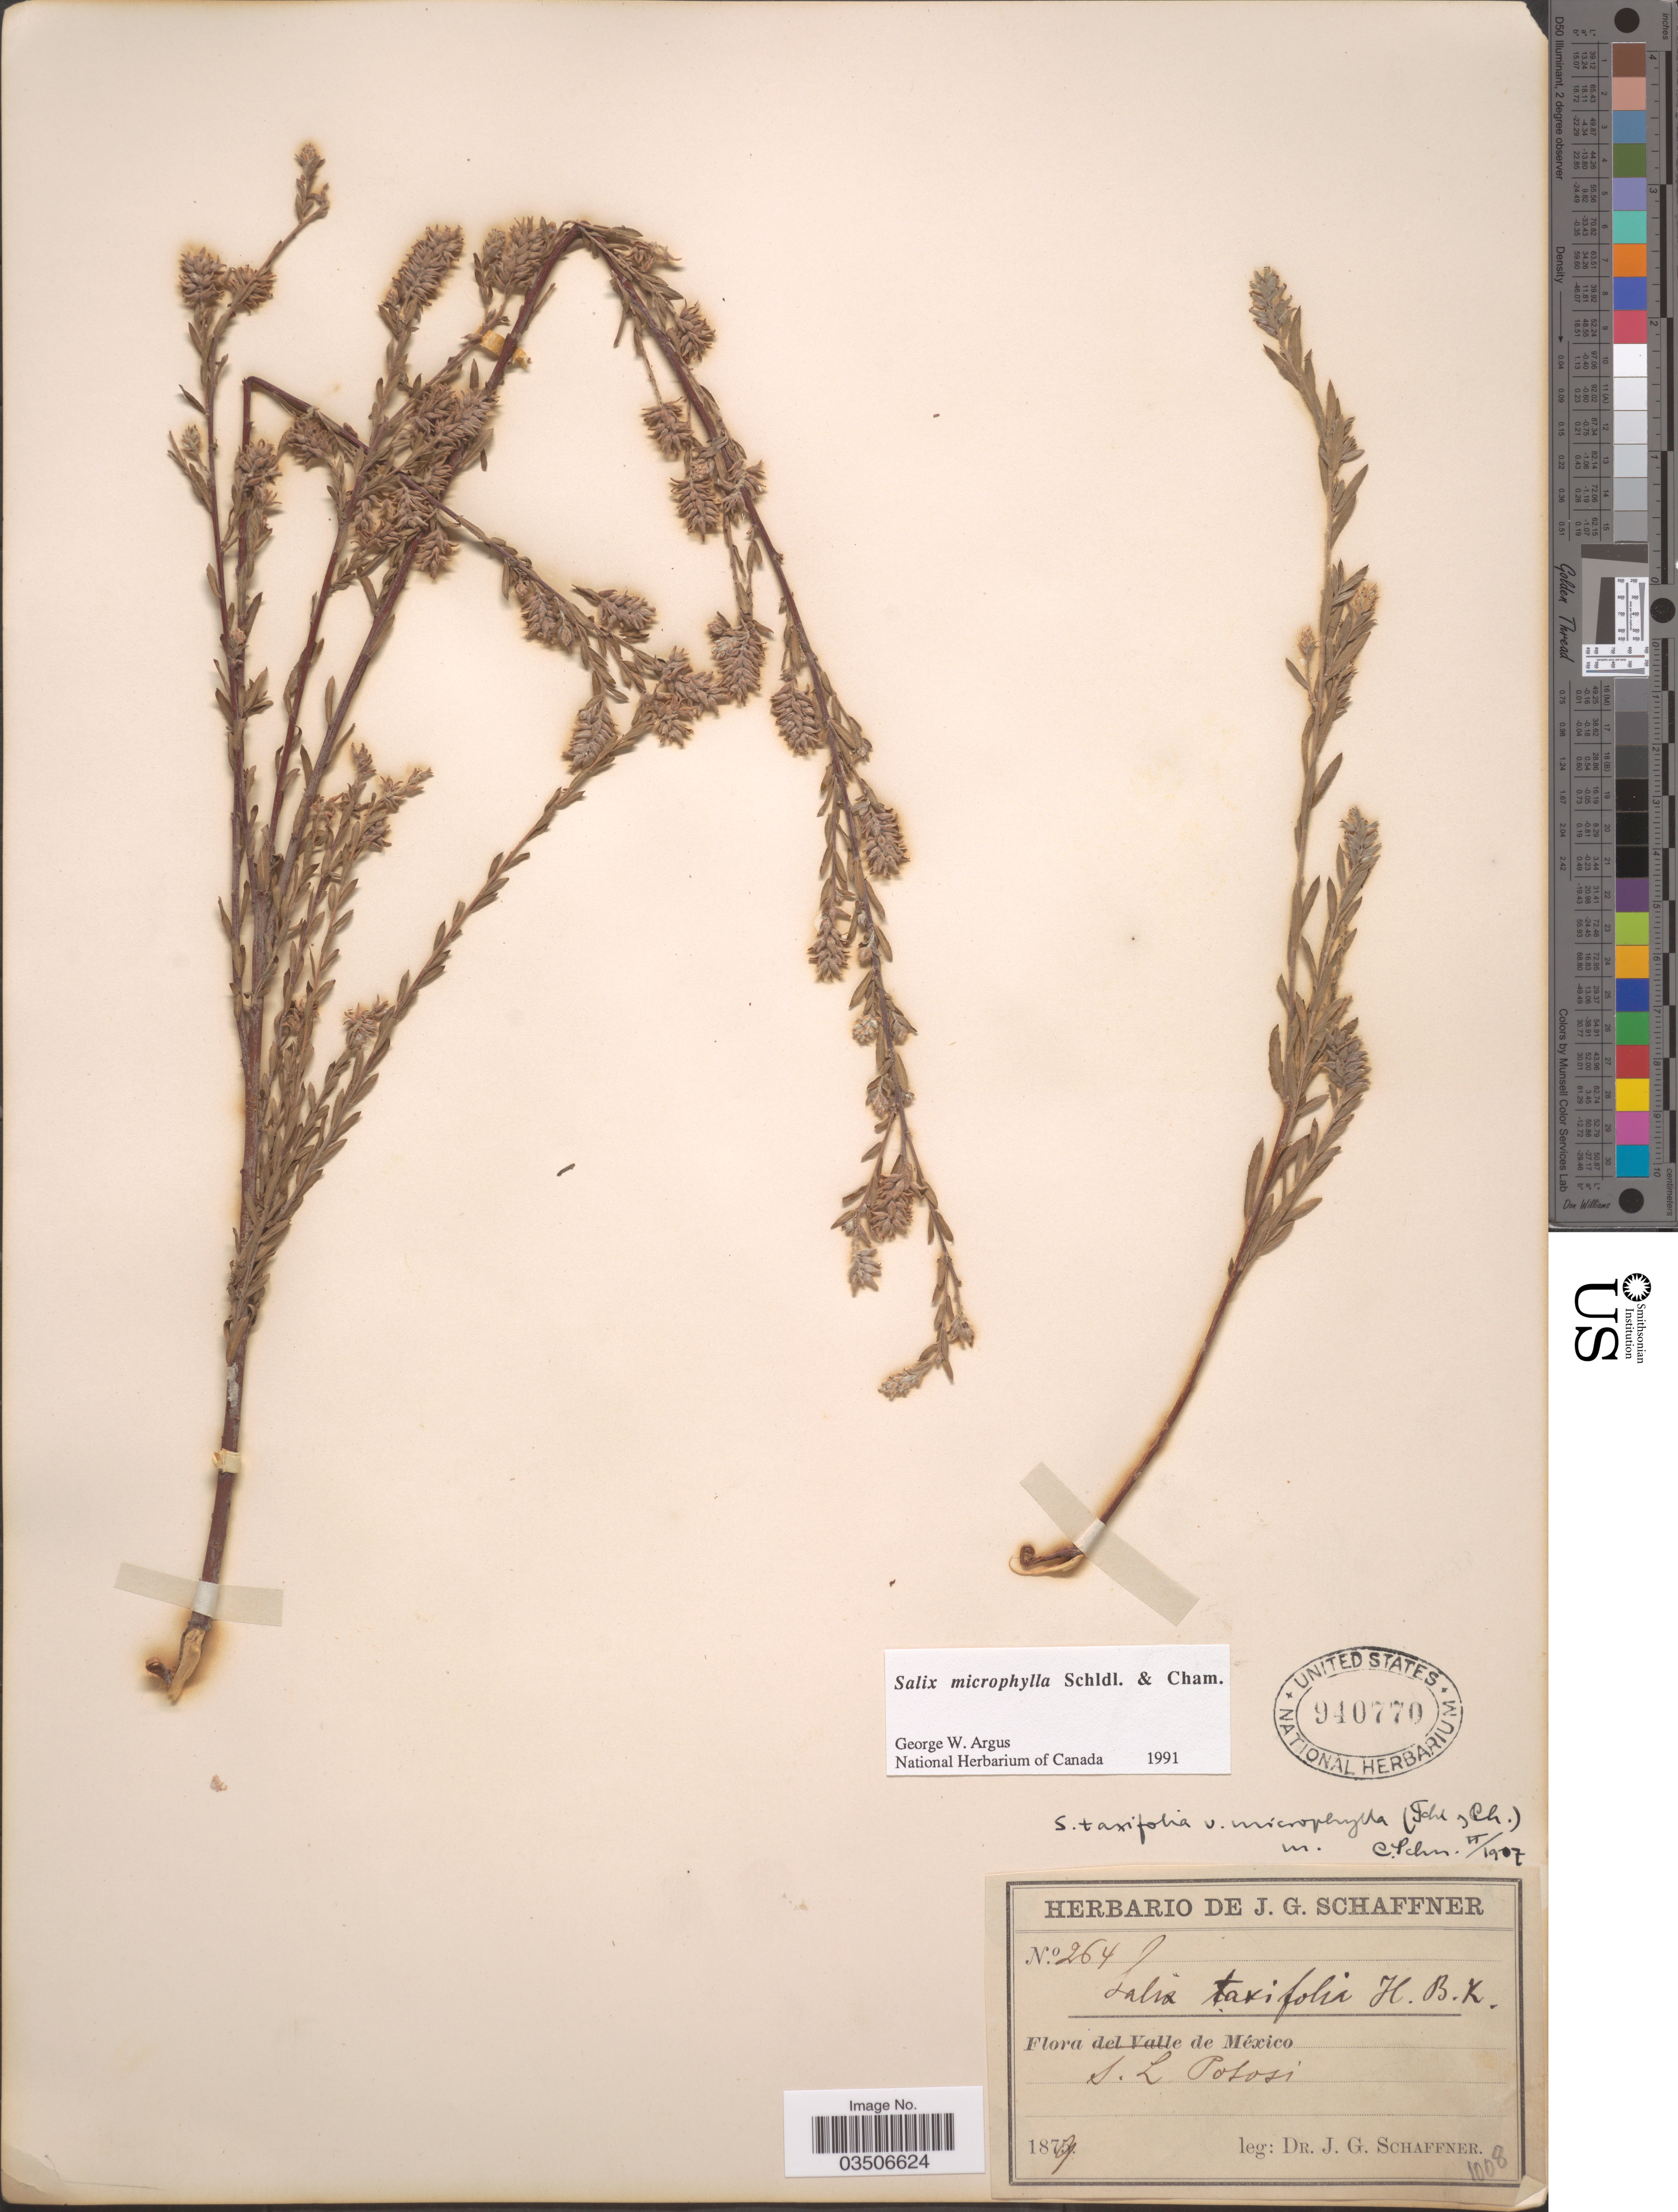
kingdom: Plantae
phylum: Tracheophyta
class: Magnoliopsida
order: Malpighiales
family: Salicaceae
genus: Salix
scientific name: Salix microphylla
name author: Schltdl. & Cham.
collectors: J. G. Schaffner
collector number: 264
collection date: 1879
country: Mexico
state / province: San Luis Potosí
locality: S. L Potosi.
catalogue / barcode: US 940770